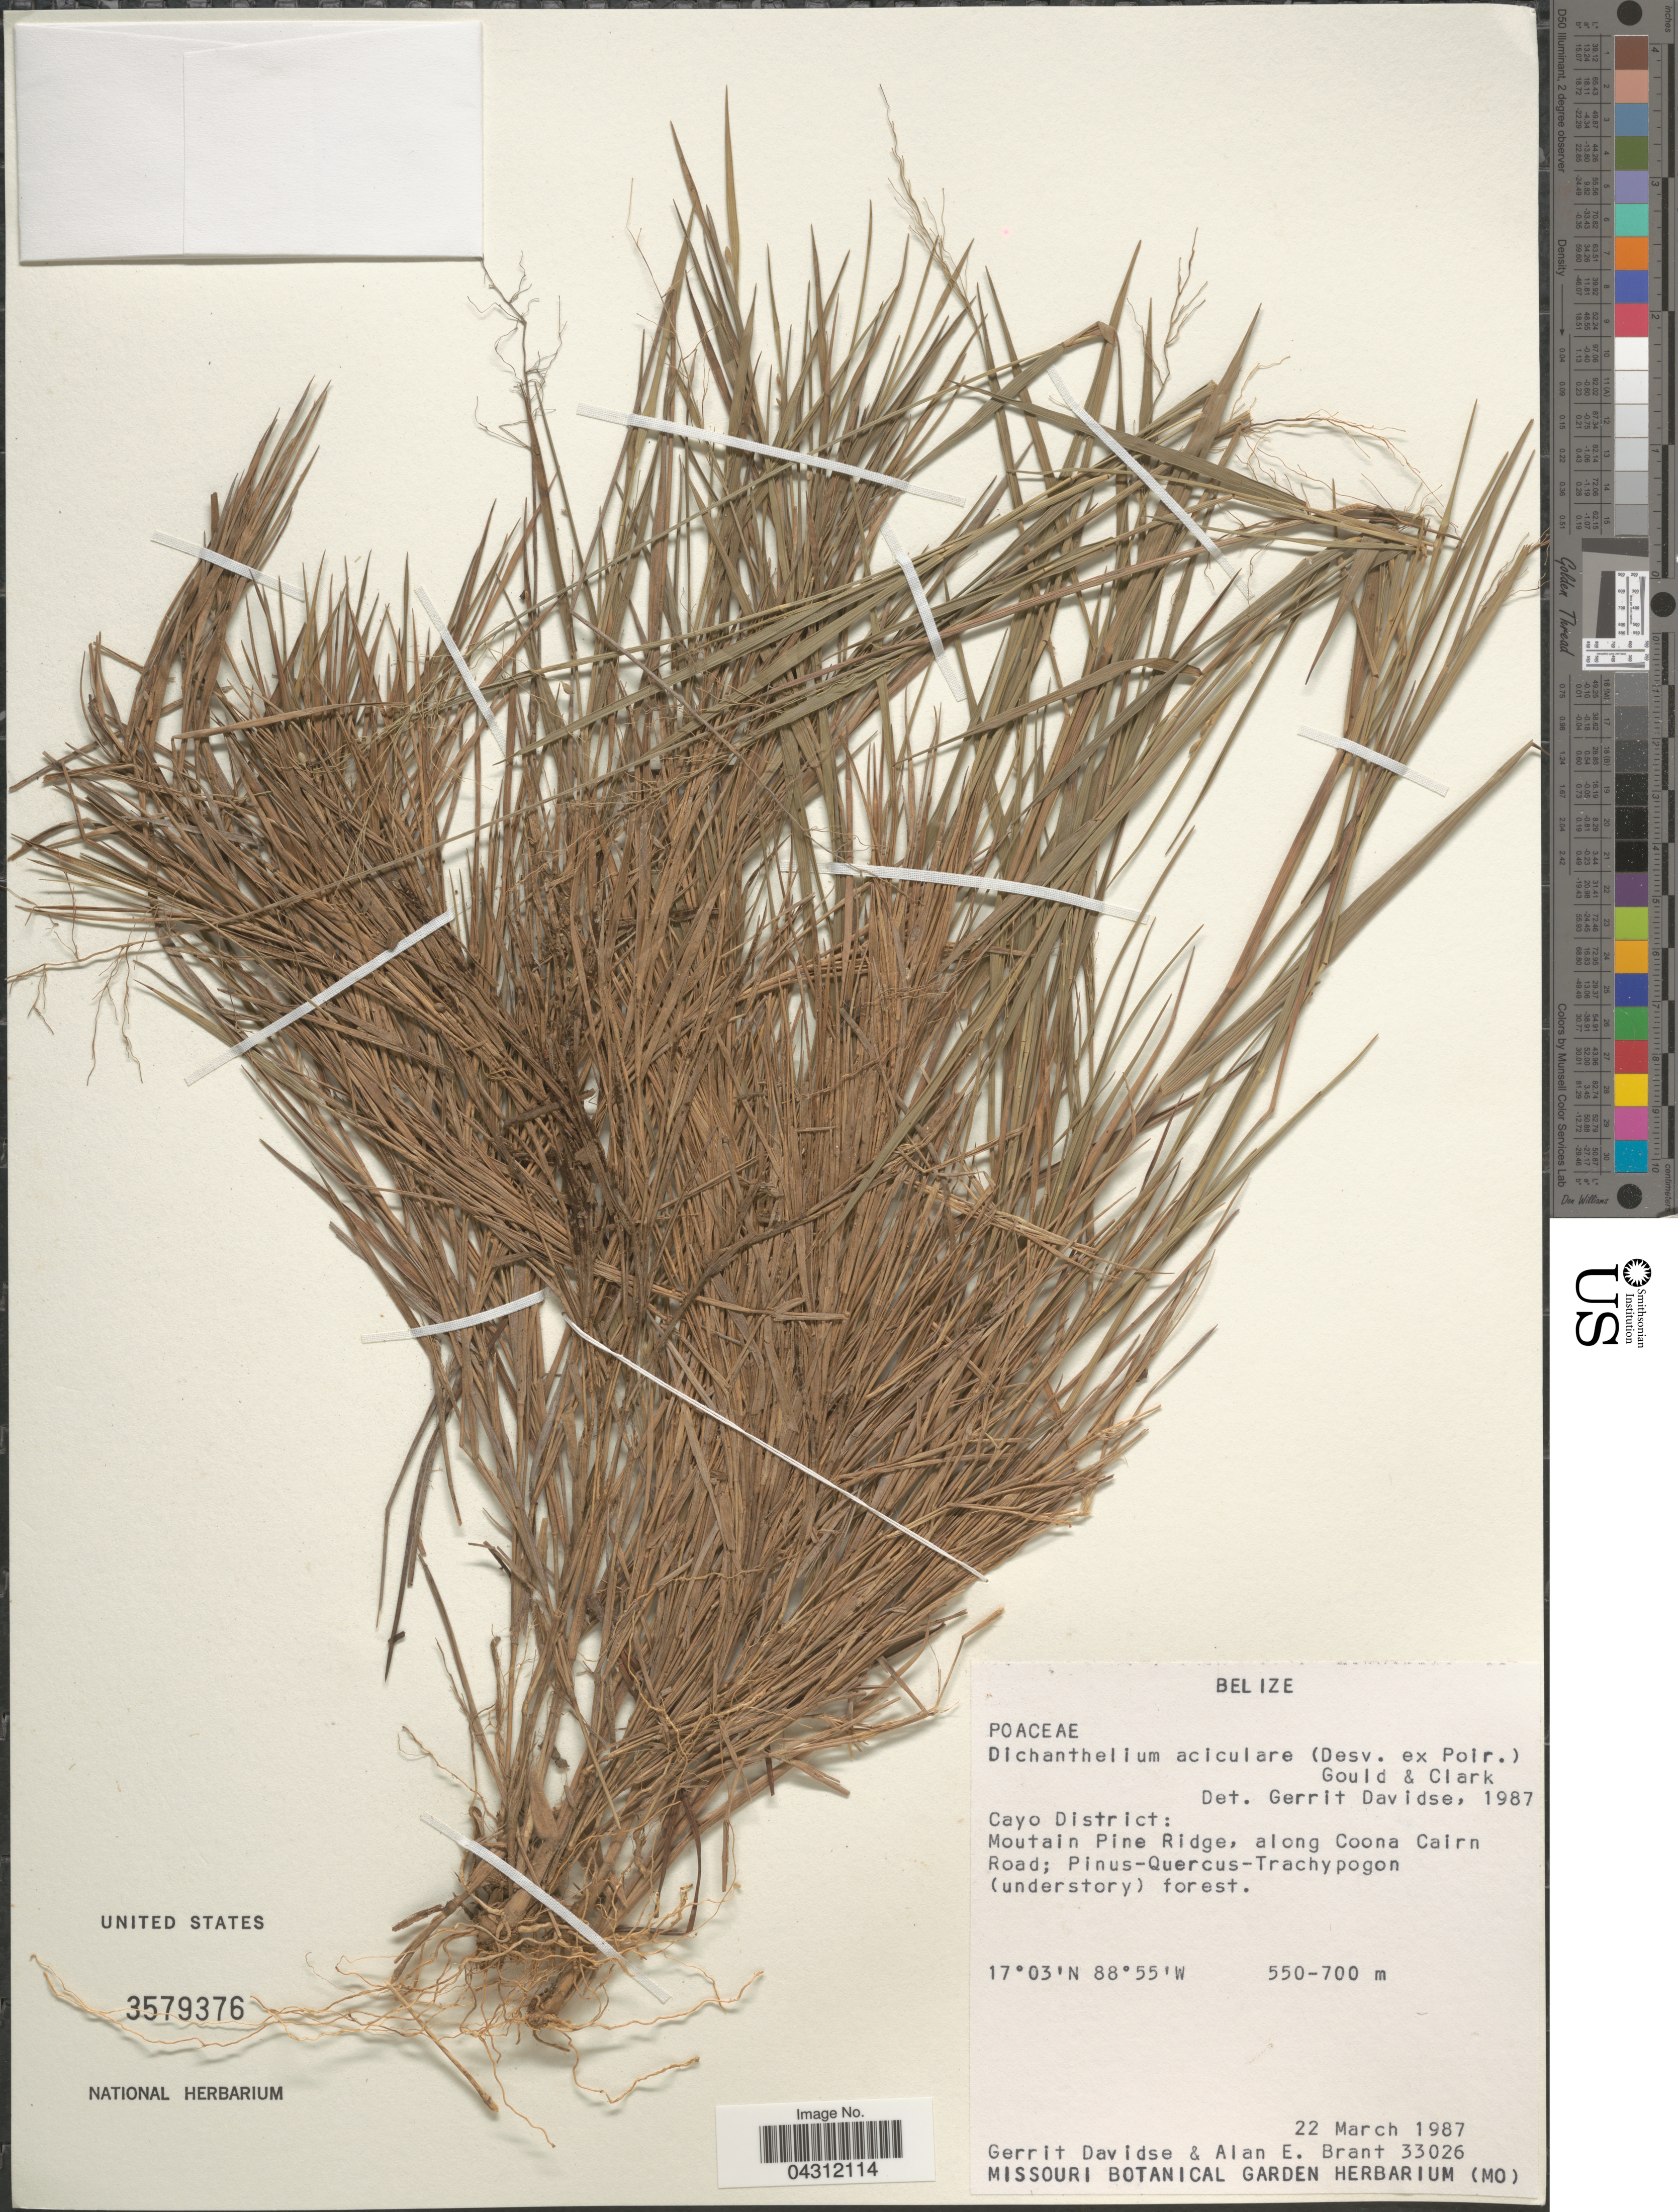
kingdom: Plantae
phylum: Tracheophyta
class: Liliopsida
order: Poales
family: Poaceae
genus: Dichanthelium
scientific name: Dichanthelium aciculare var. ramosum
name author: (Griseb.) Davidse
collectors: G. Davidse & A. Brant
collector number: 33026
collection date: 1987-03-22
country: Belize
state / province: Cayo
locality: Cayo District: Moutain Pine Ridge, along Coona Cairn Road.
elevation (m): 550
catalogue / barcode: US 3579376